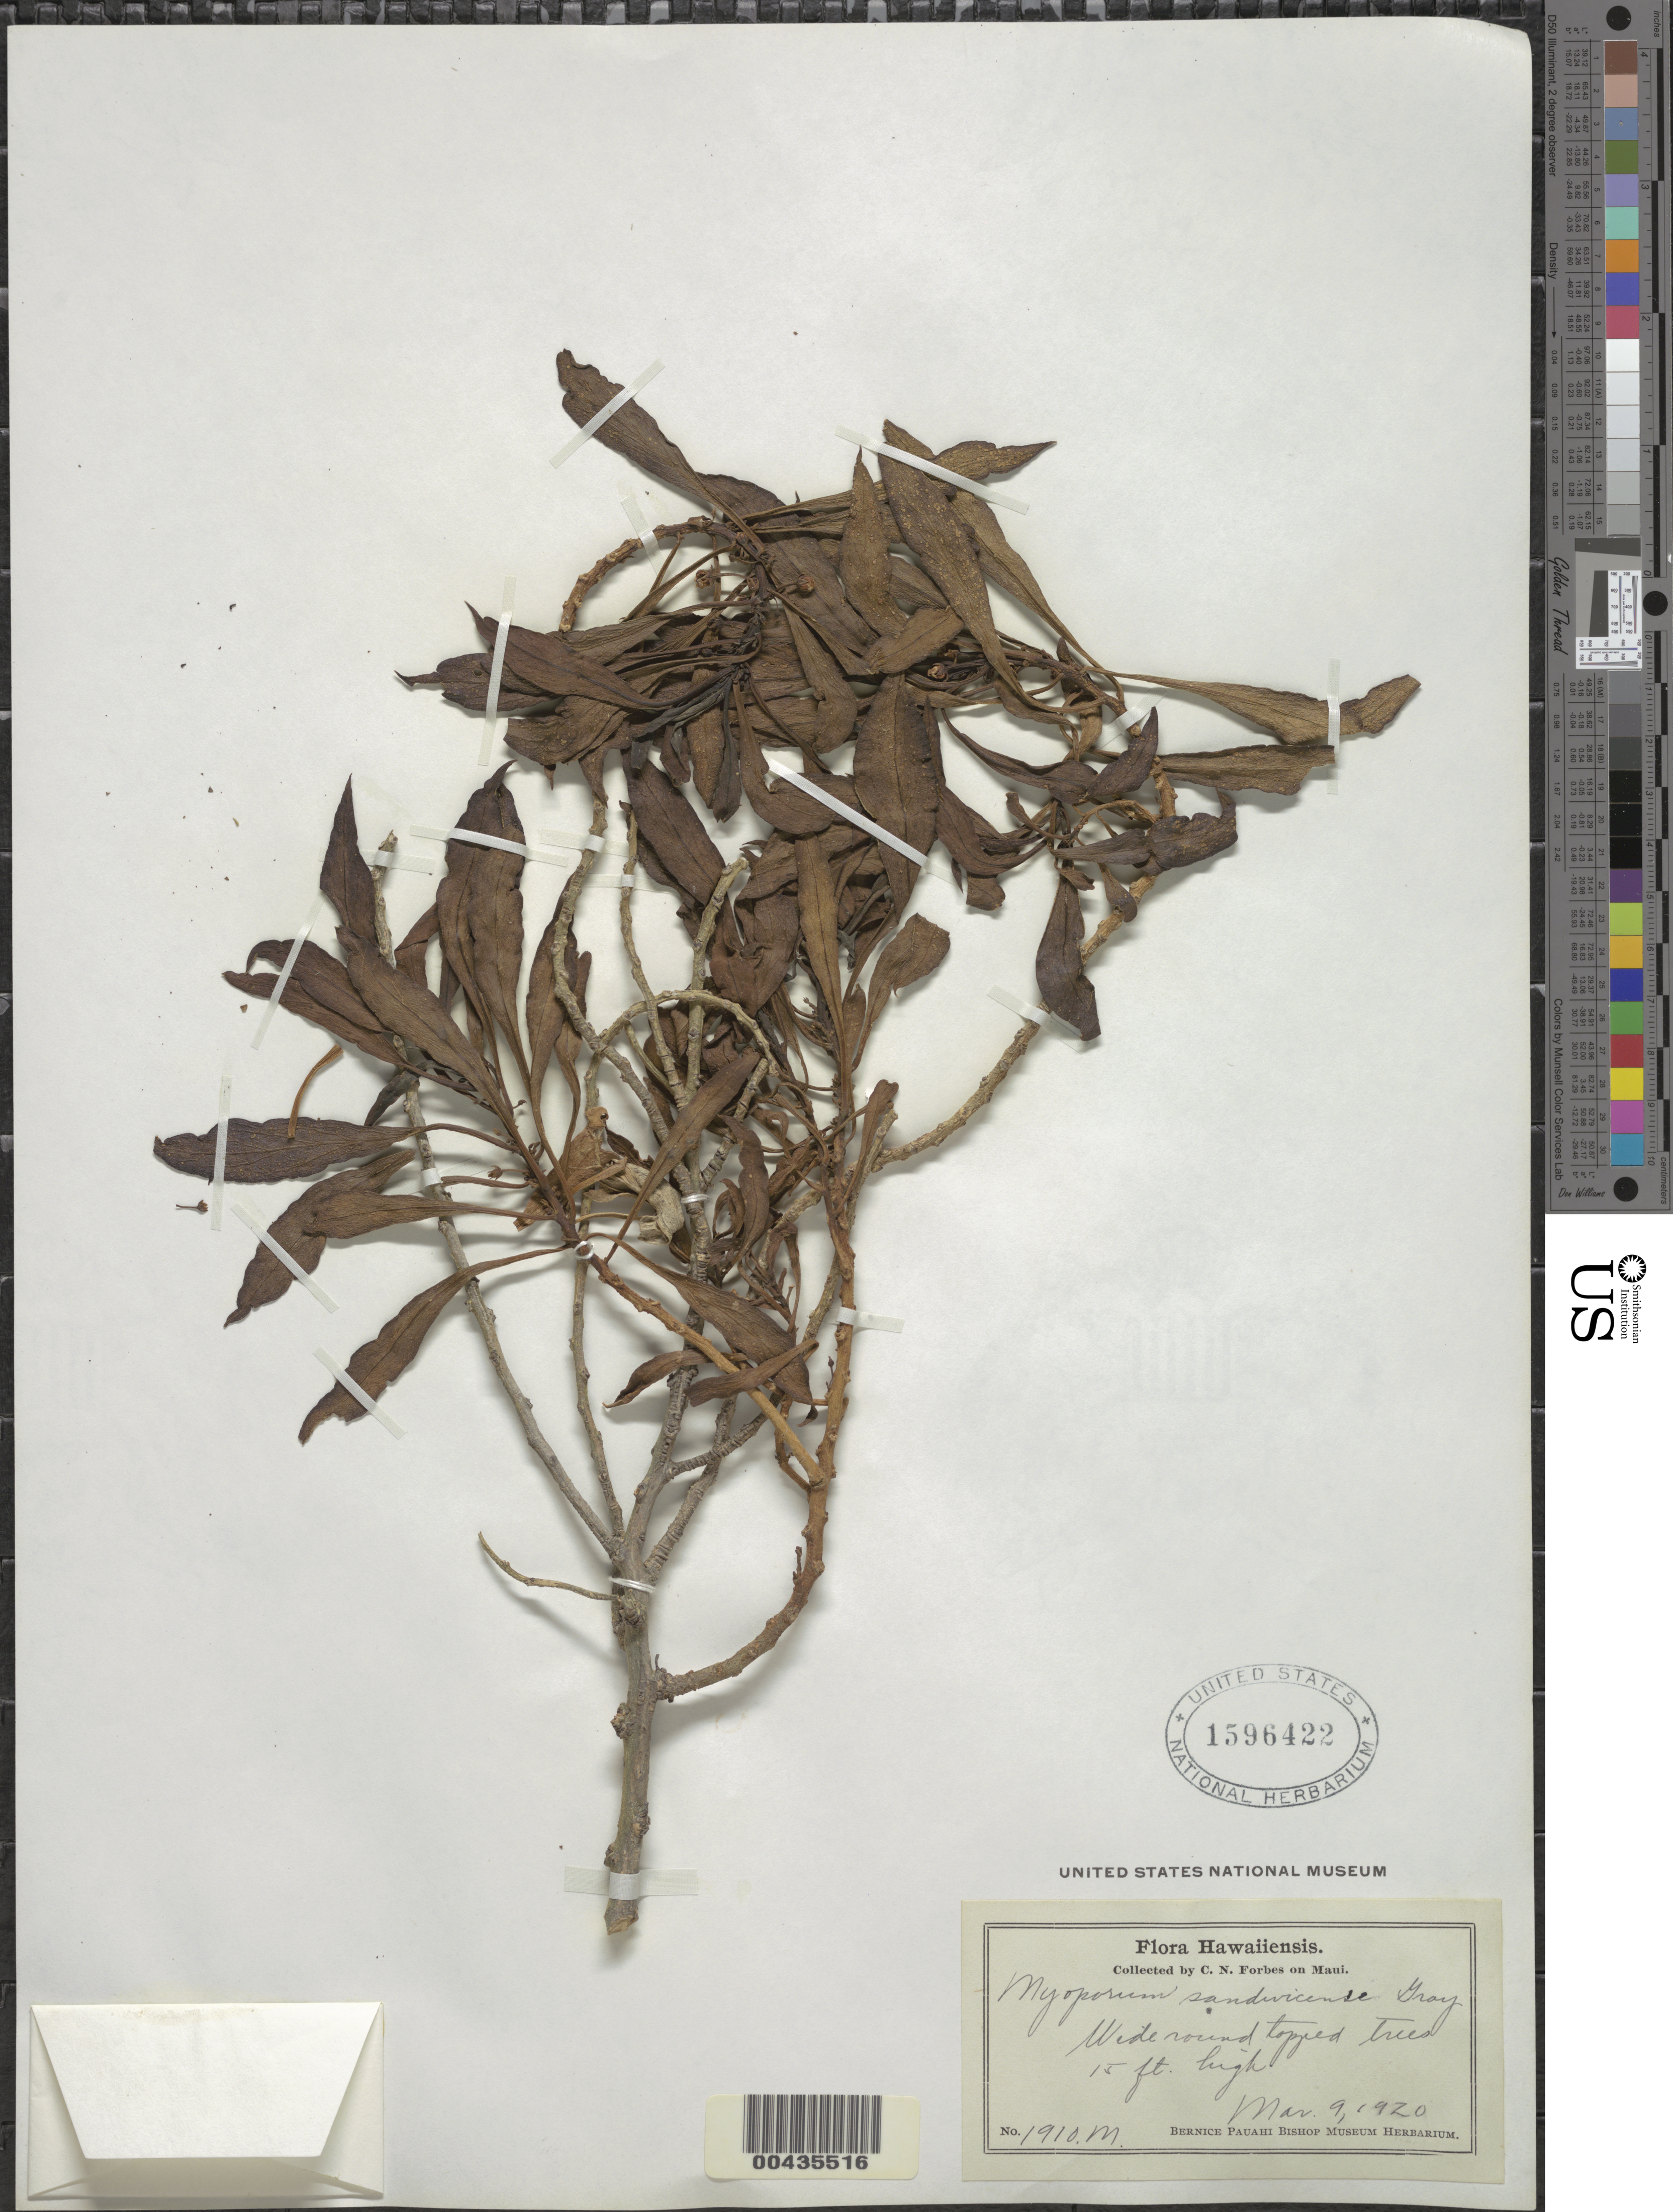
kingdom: Plantae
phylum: Tracheophyta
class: Magnoliopsida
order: Lamiales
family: Scrophulariaceae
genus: Myoporum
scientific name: Myoporum sandwicense subsp. sandwicense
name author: A. Gray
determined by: Wagner, W. L., (BOT), Smithsonian Institution - National Museum of Natural History (UNITED STATES)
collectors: C. N. Forbes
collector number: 1910.M.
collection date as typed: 9 Mar 1920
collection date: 1920-03-09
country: United States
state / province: Hawaii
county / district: Maui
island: Maui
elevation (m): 5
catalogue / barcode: US 1596422